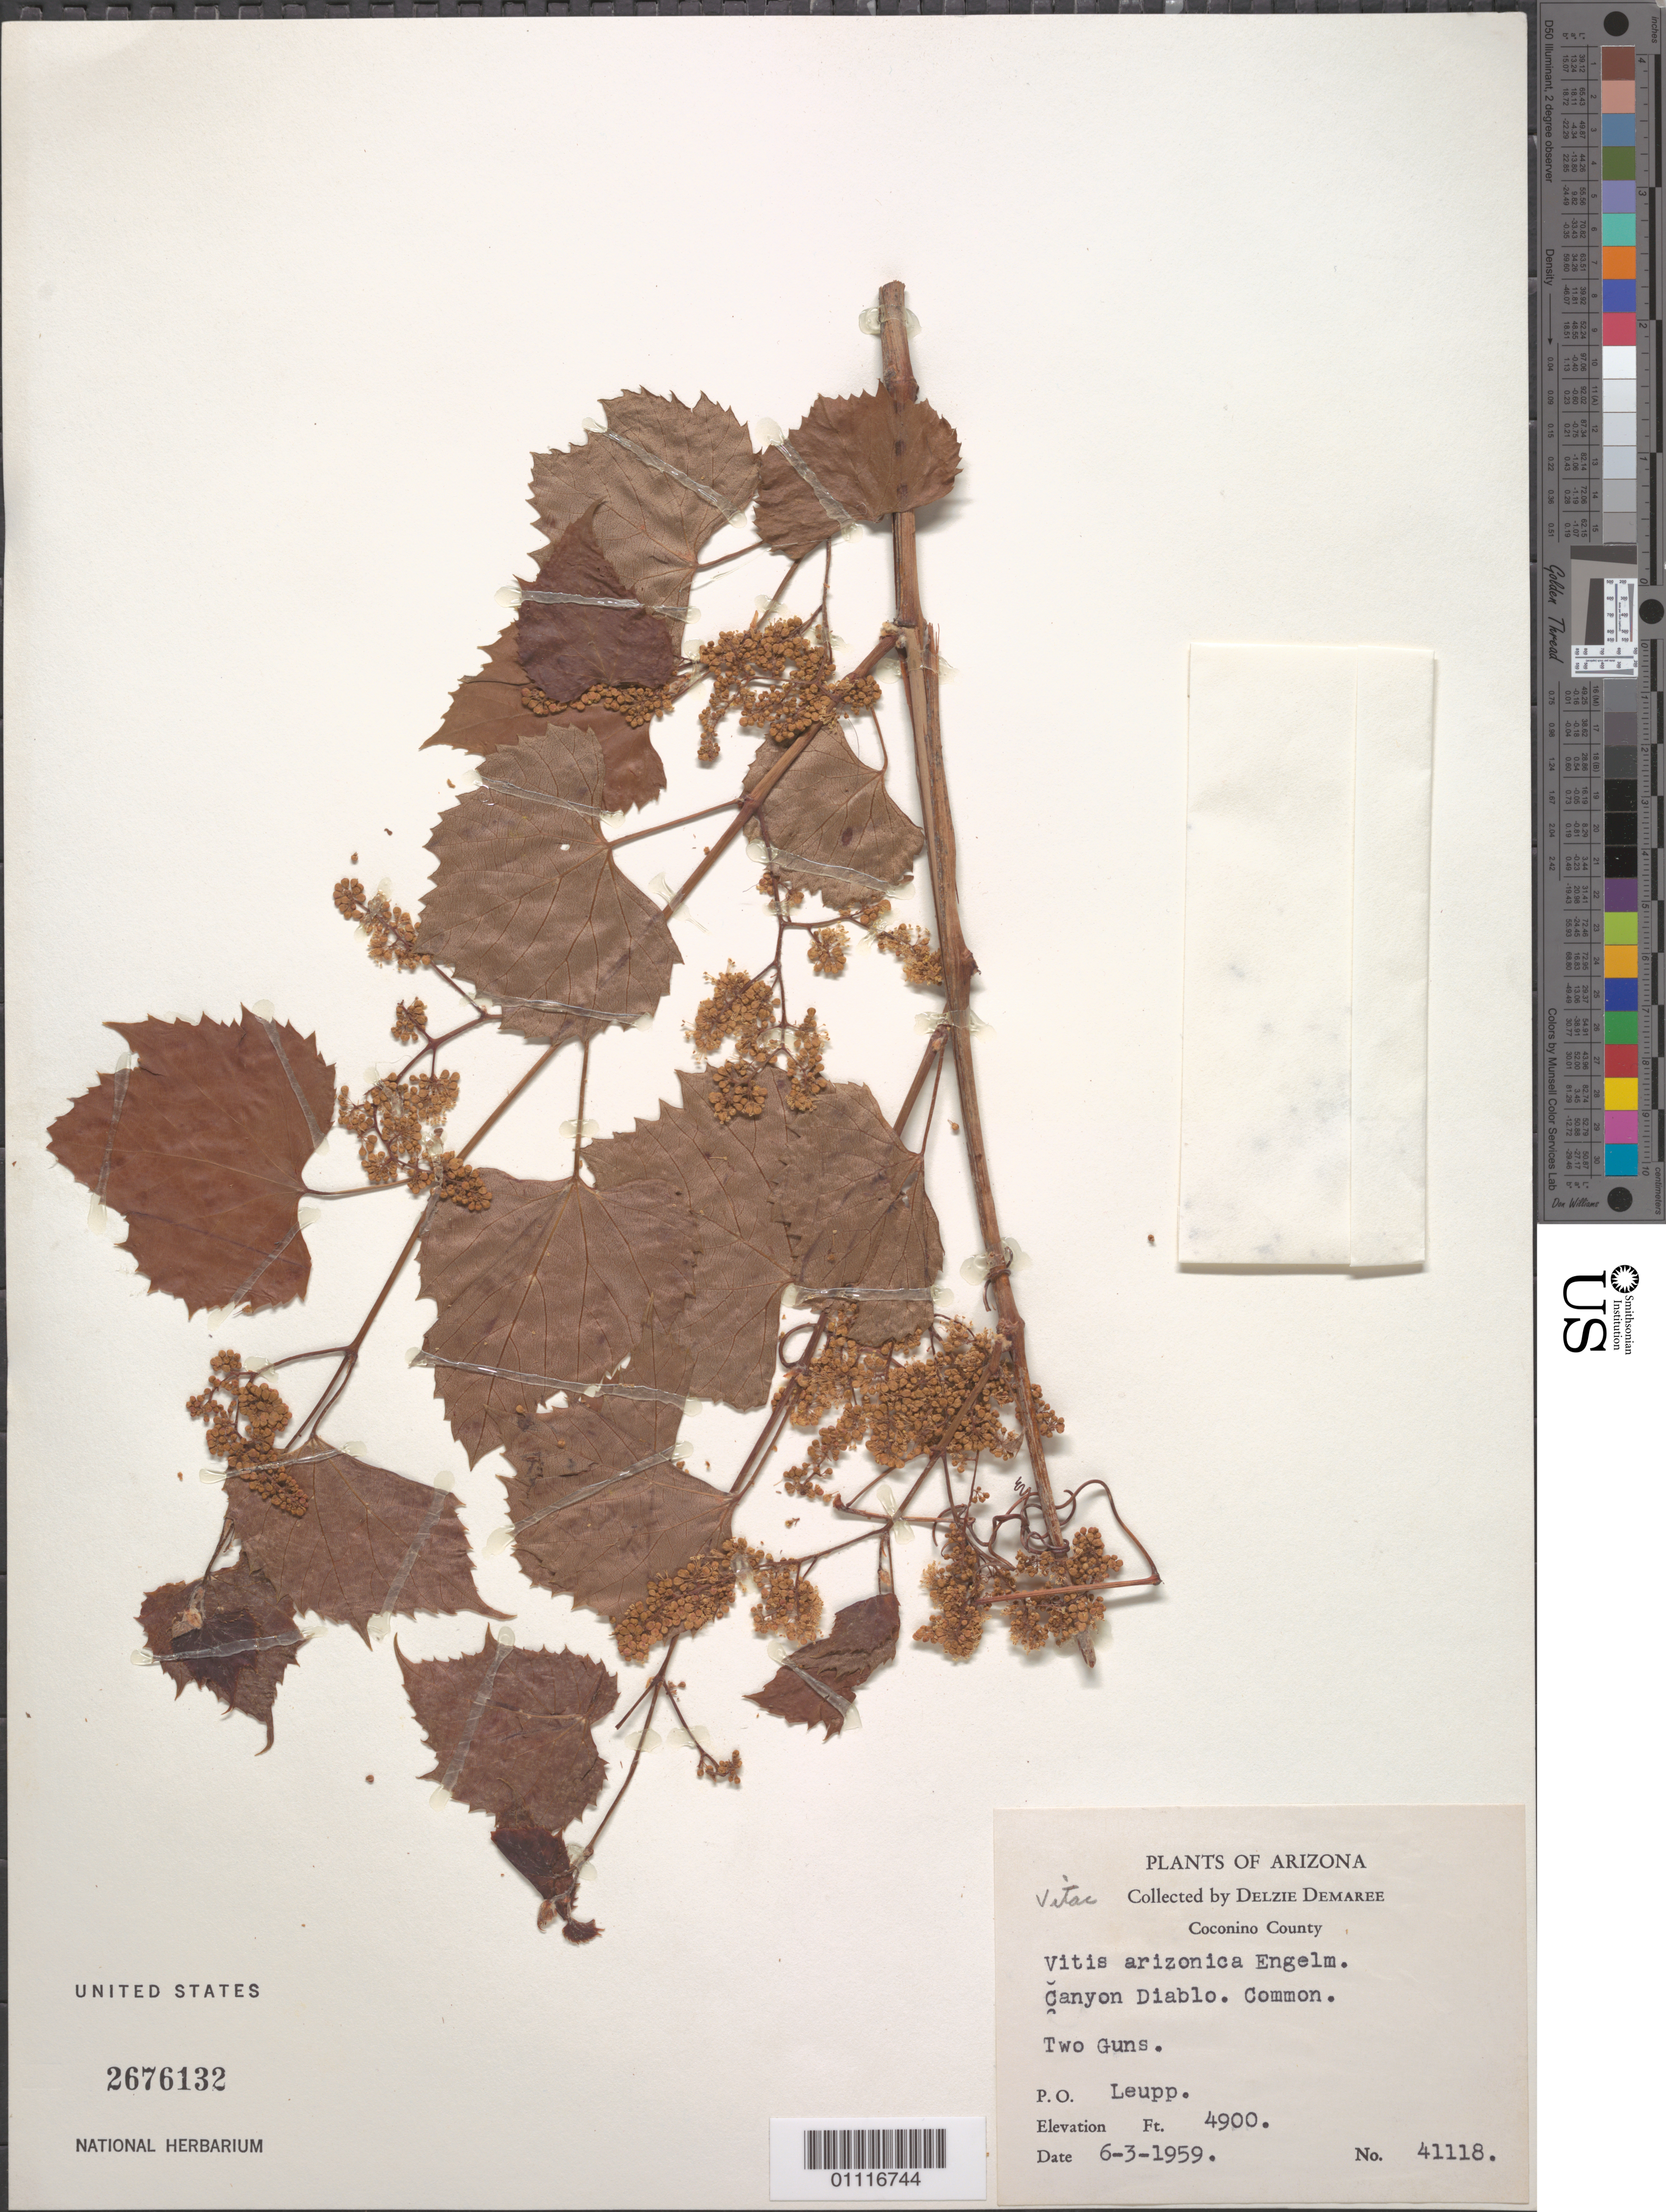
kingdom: Plantae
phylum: Tracheophyta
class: Magnoliopsida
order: Vitales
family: Vitaceae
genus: Vitis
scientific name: Vitis arizonica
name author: Engelm.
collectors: D. Demaree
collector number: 41118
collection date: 1959-06-03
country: United States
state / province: Arizona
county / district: Coconino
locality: Canyon Diablo. Common. Two Guns. P.O. Leupp.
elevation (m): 1494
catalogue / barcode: US 2676132